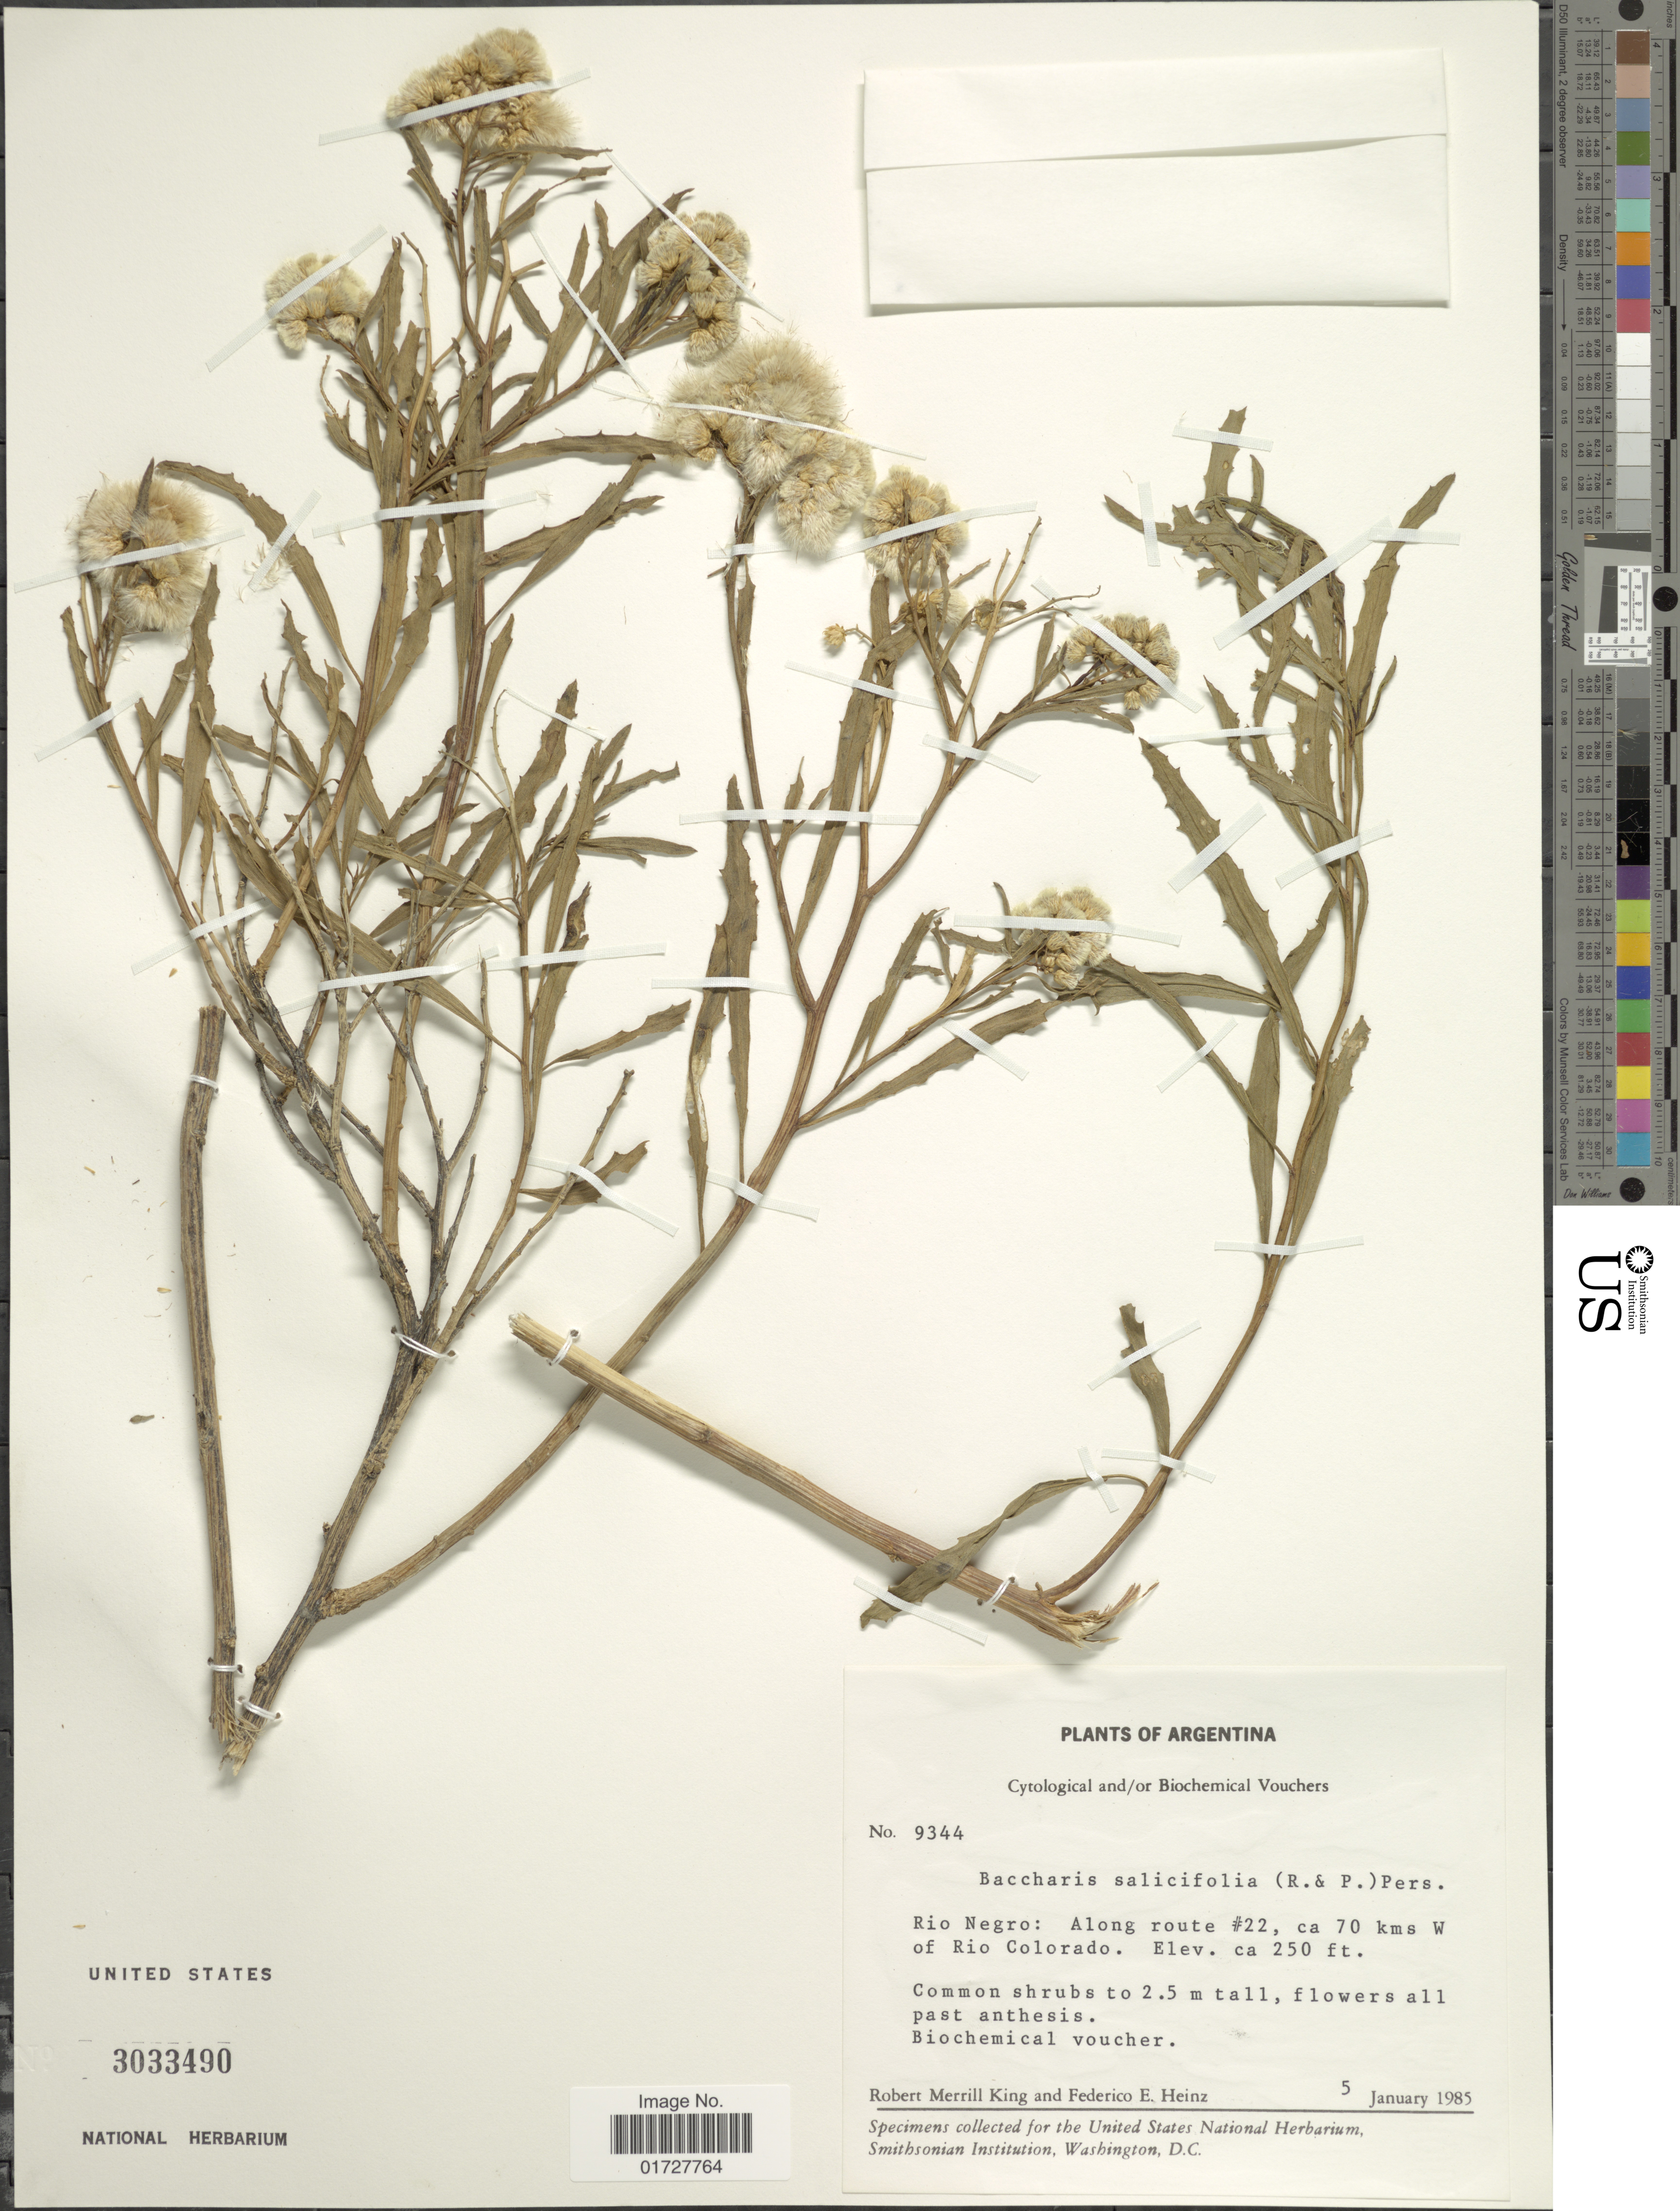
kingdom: Plantae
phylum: Tracheophyta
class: Magnoliopsida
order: Asterales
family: Asteraceae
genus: Baccharis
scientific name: Baccharis salicifolia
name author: (Ruiz & Pav.) Pers.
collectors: R. M. King & F. Heinz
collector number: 9344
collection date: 1985-01-05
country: Argentina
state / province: Rio Negro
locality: Along route #22, ca 70 kms W of Rio Colorado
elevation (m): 76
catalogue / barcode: US 3033490